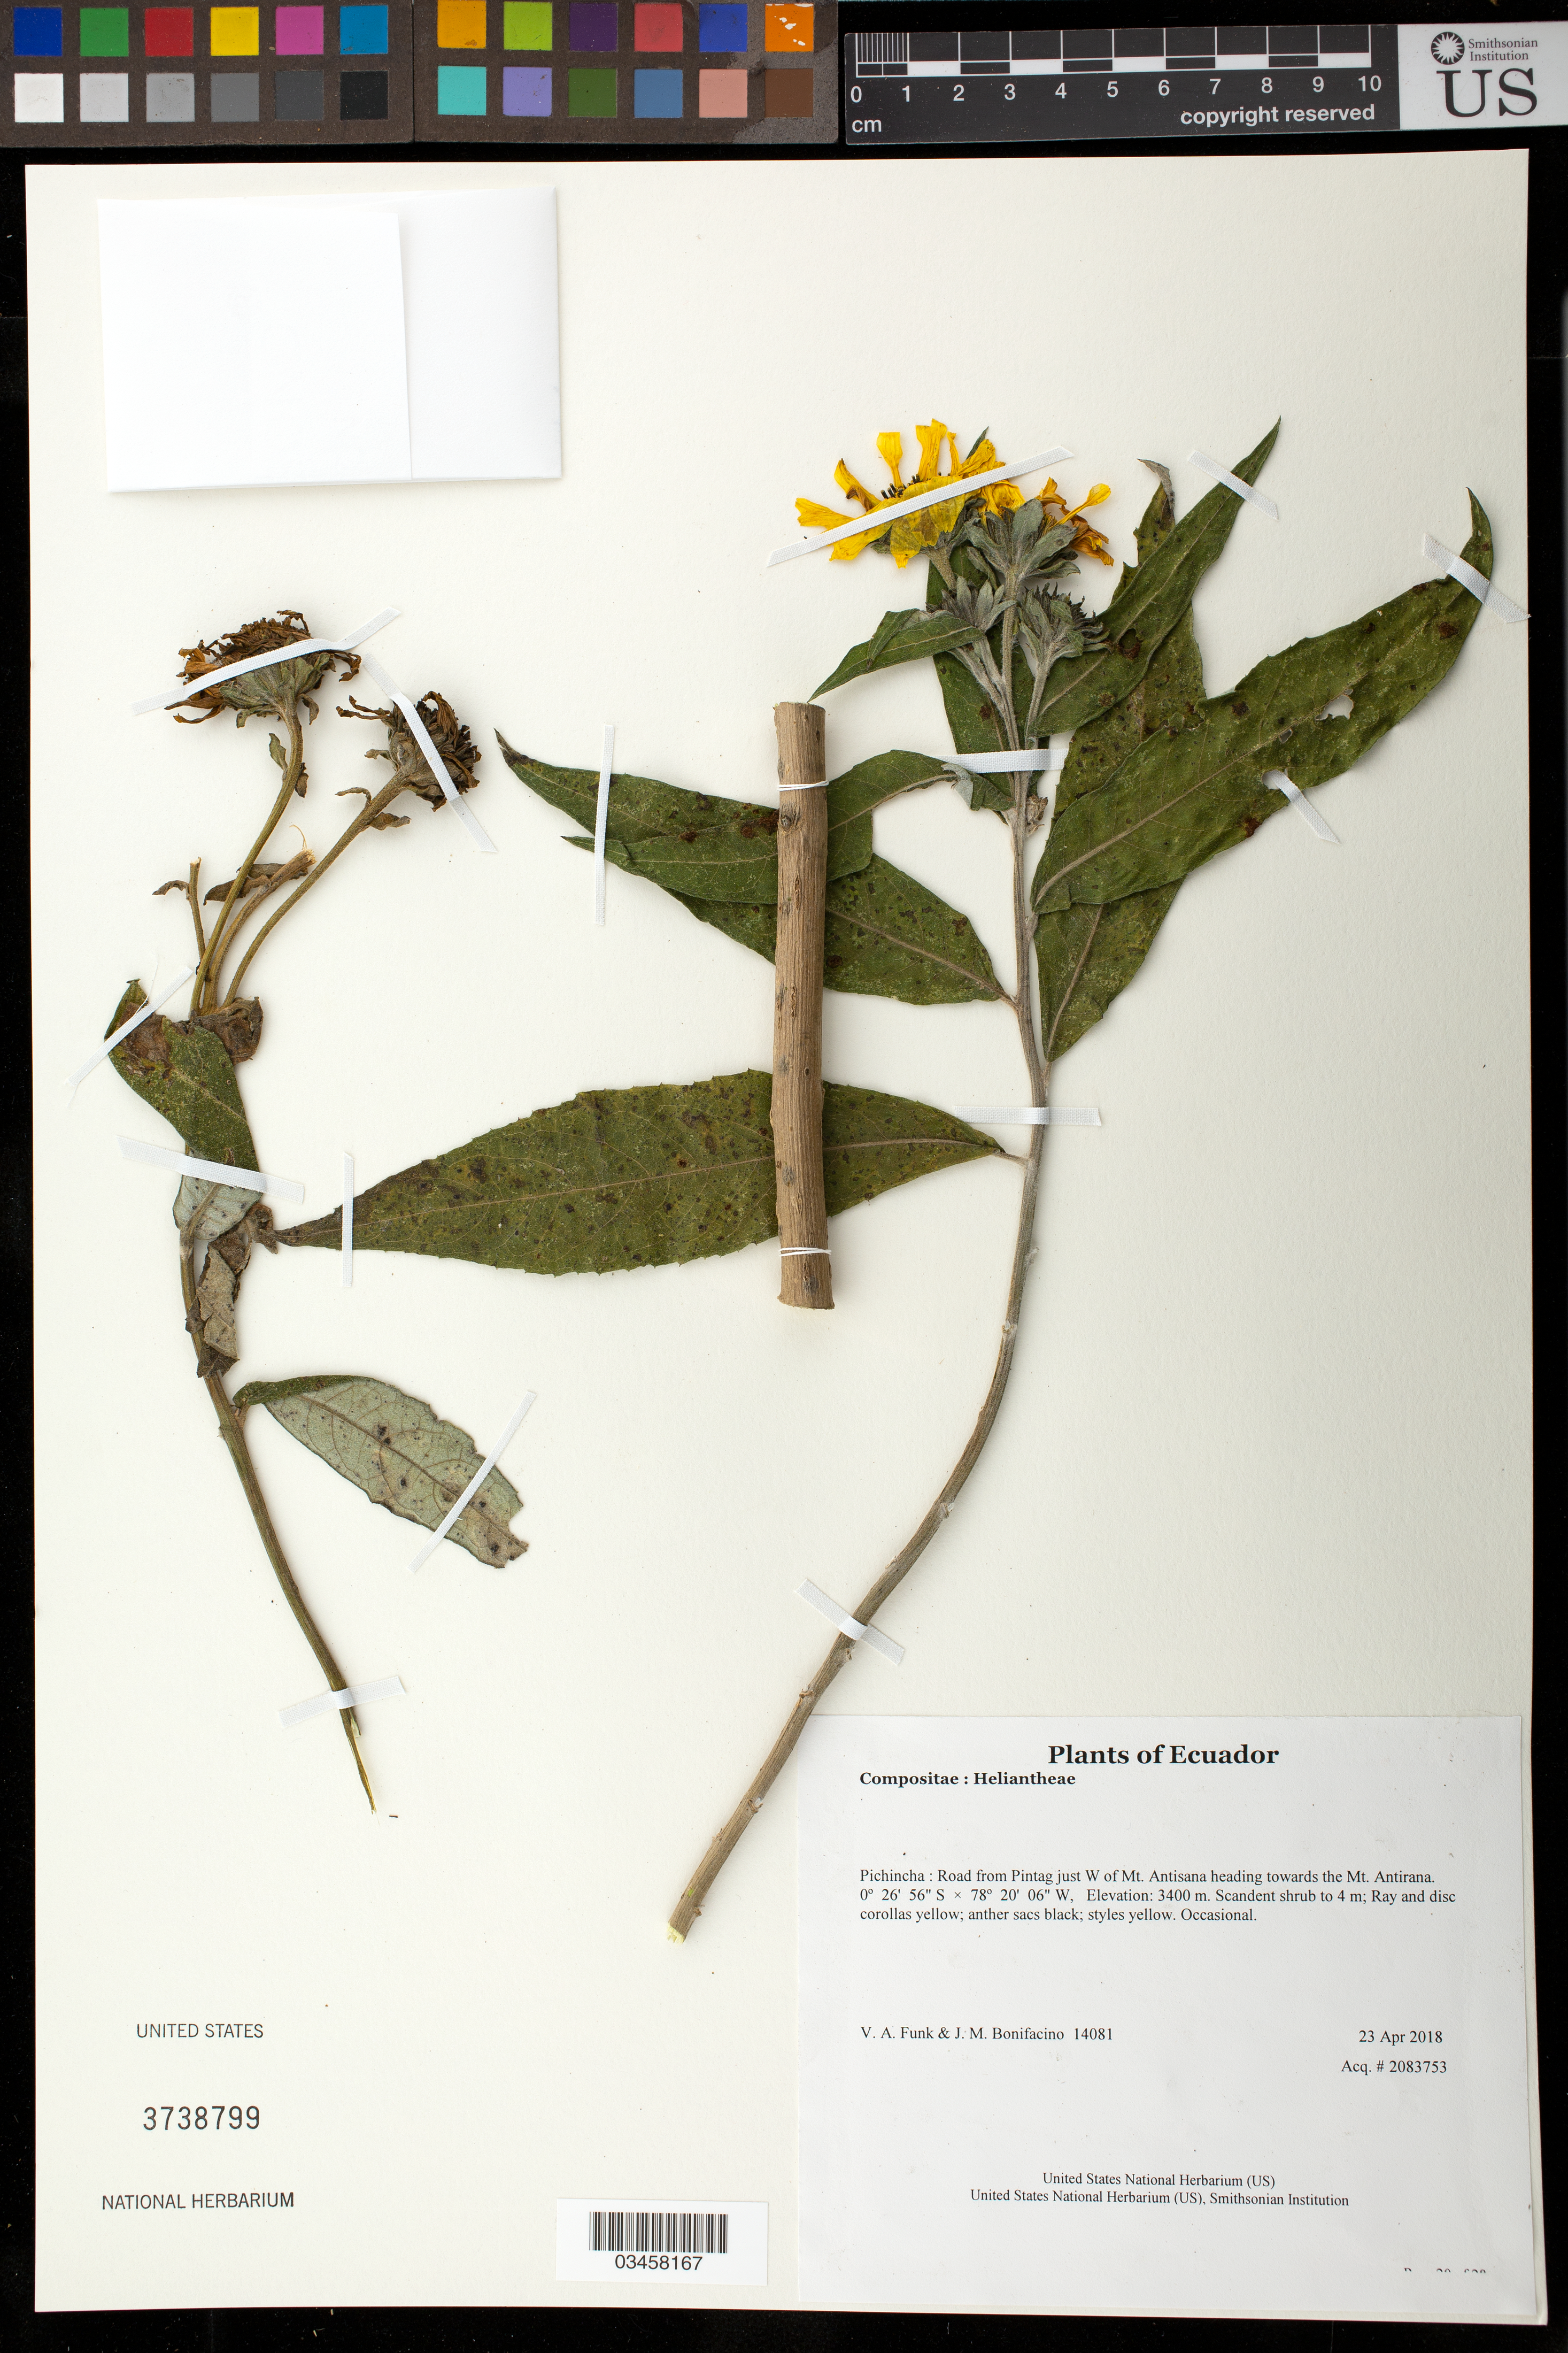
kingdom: Plantae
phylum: Tracheophyta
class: Magnoliopsida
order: Asterales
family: Asteraceae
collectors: V. Funk & M. Bonifacino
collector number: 14081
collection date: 2018-04-23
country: Ecuador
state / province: Pichincha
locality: Road from Pintag just W of Mt. Antisana heading towards the Mt. Antirana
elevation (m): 3400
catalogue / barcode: US 3738799